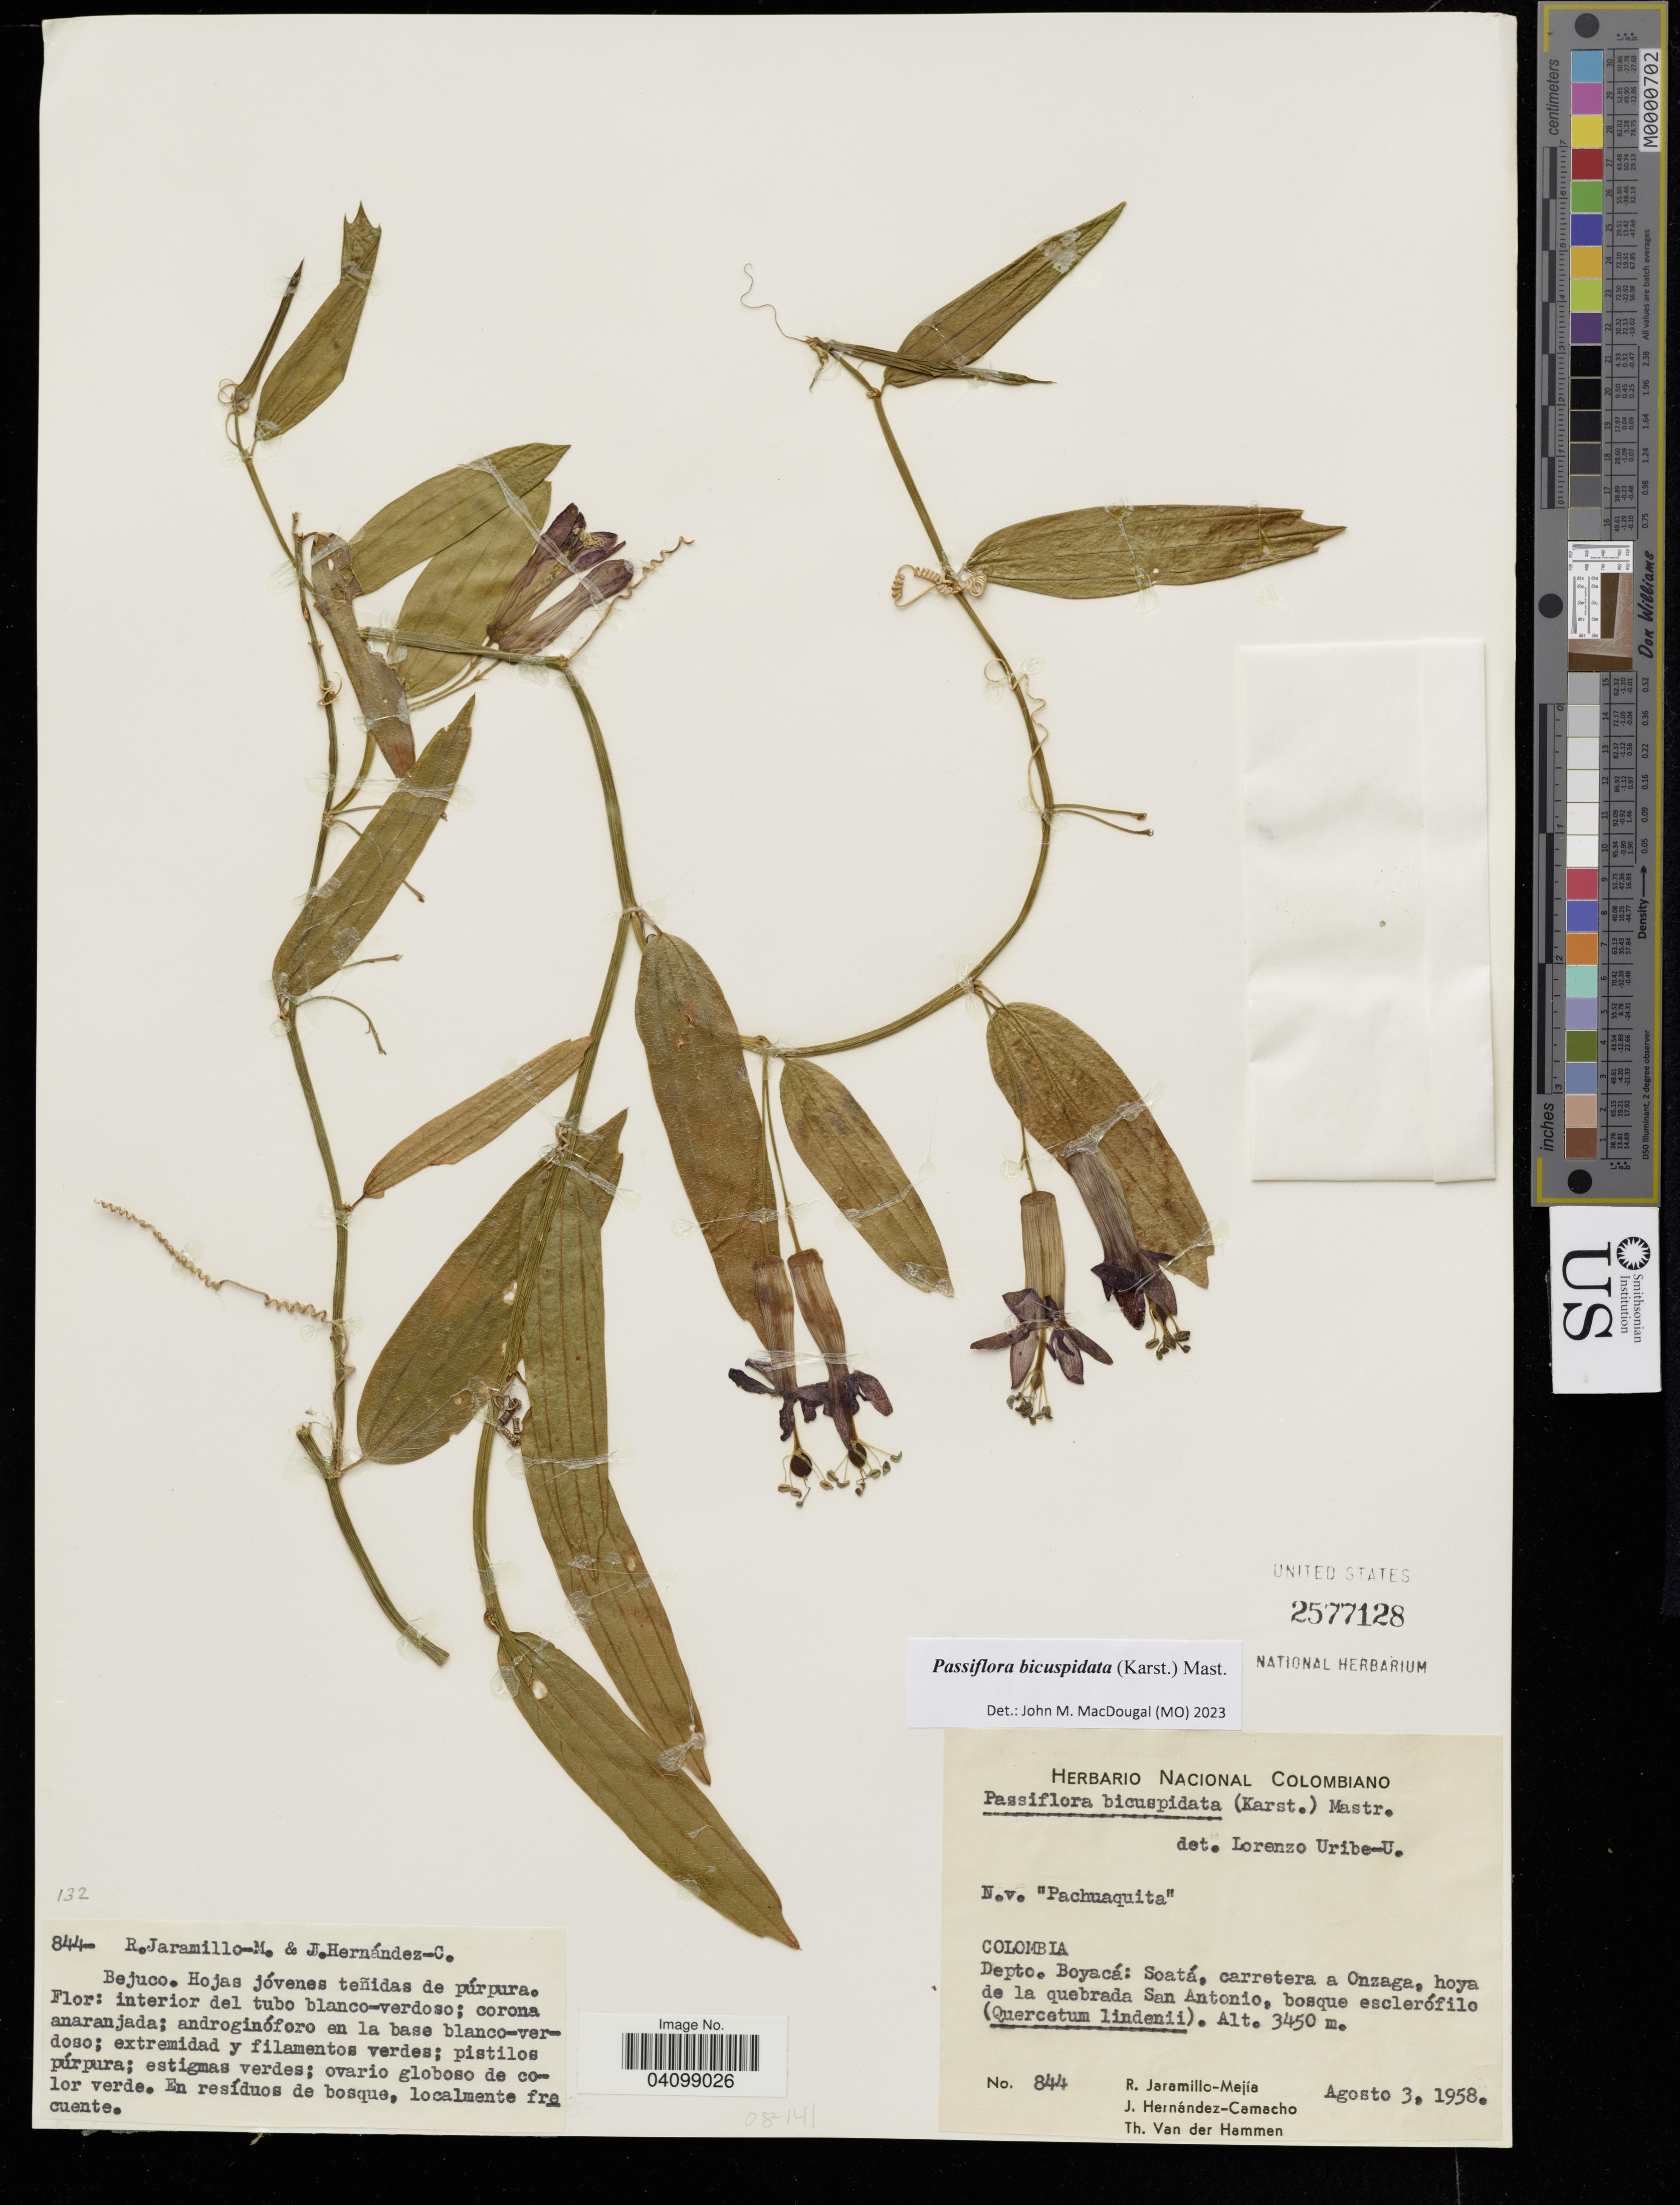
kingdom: Plantae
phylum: Tracheophyta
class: Magnoliopsida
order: Malpighiales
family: Passifloraceae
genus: Passiflora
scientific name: Passiflora bicuspidata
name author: (H. Karst.) Mast.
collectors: R. Jaramillo M., J. Hernández-Camacho & T. Van der Hammen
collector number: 844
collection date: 1958-08-03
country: Colombia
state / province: Boyacá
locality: Soatá, carretera a Onzaga, hoya de la quebrada San Antonio.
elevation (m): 3450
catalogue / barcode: US 2577128